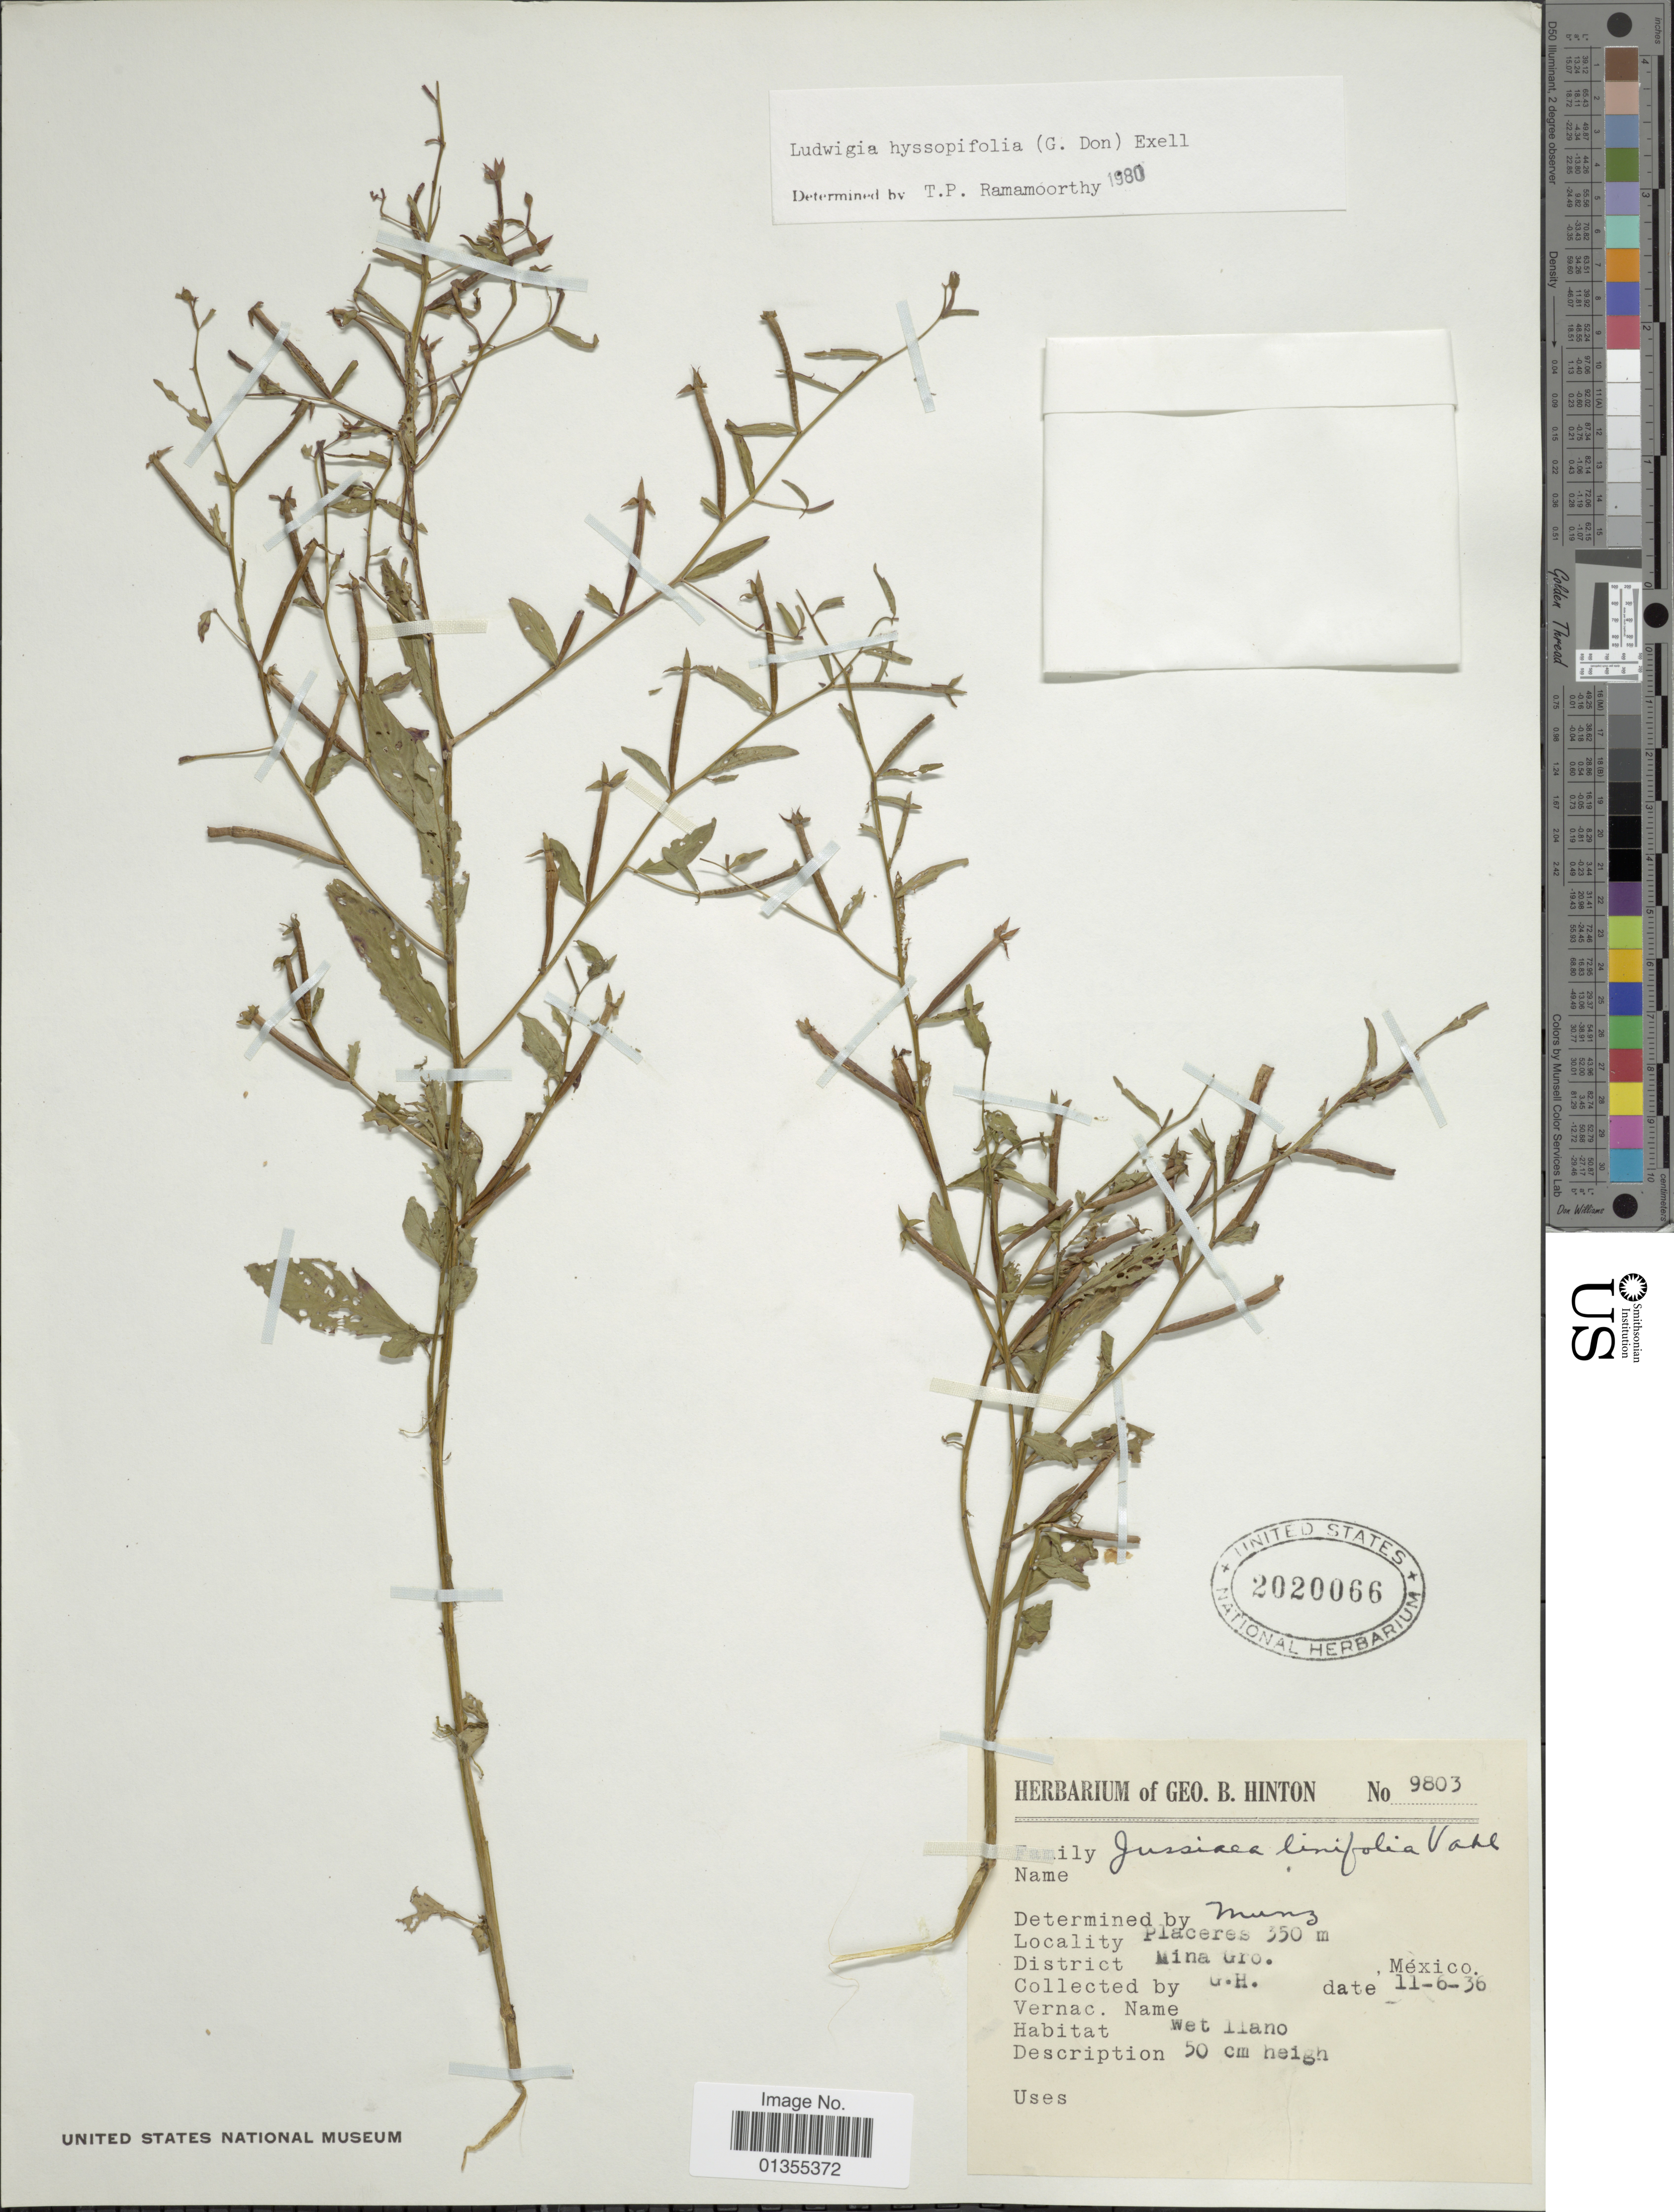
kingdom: Plantae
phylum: Tracheophyta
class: Magnoliopsida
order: Myrtales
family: Onagraceae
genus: Ludwigia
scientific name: Ludwigia hyssopifolia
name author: (G. Don) Exell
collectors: G. B. Hinton & et al.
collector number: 9803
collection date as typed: Transcribed d/m/y: 6/11/36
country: Mexico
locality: Placeres. District Mina Gro.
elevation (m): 350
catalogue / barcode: US 2020066